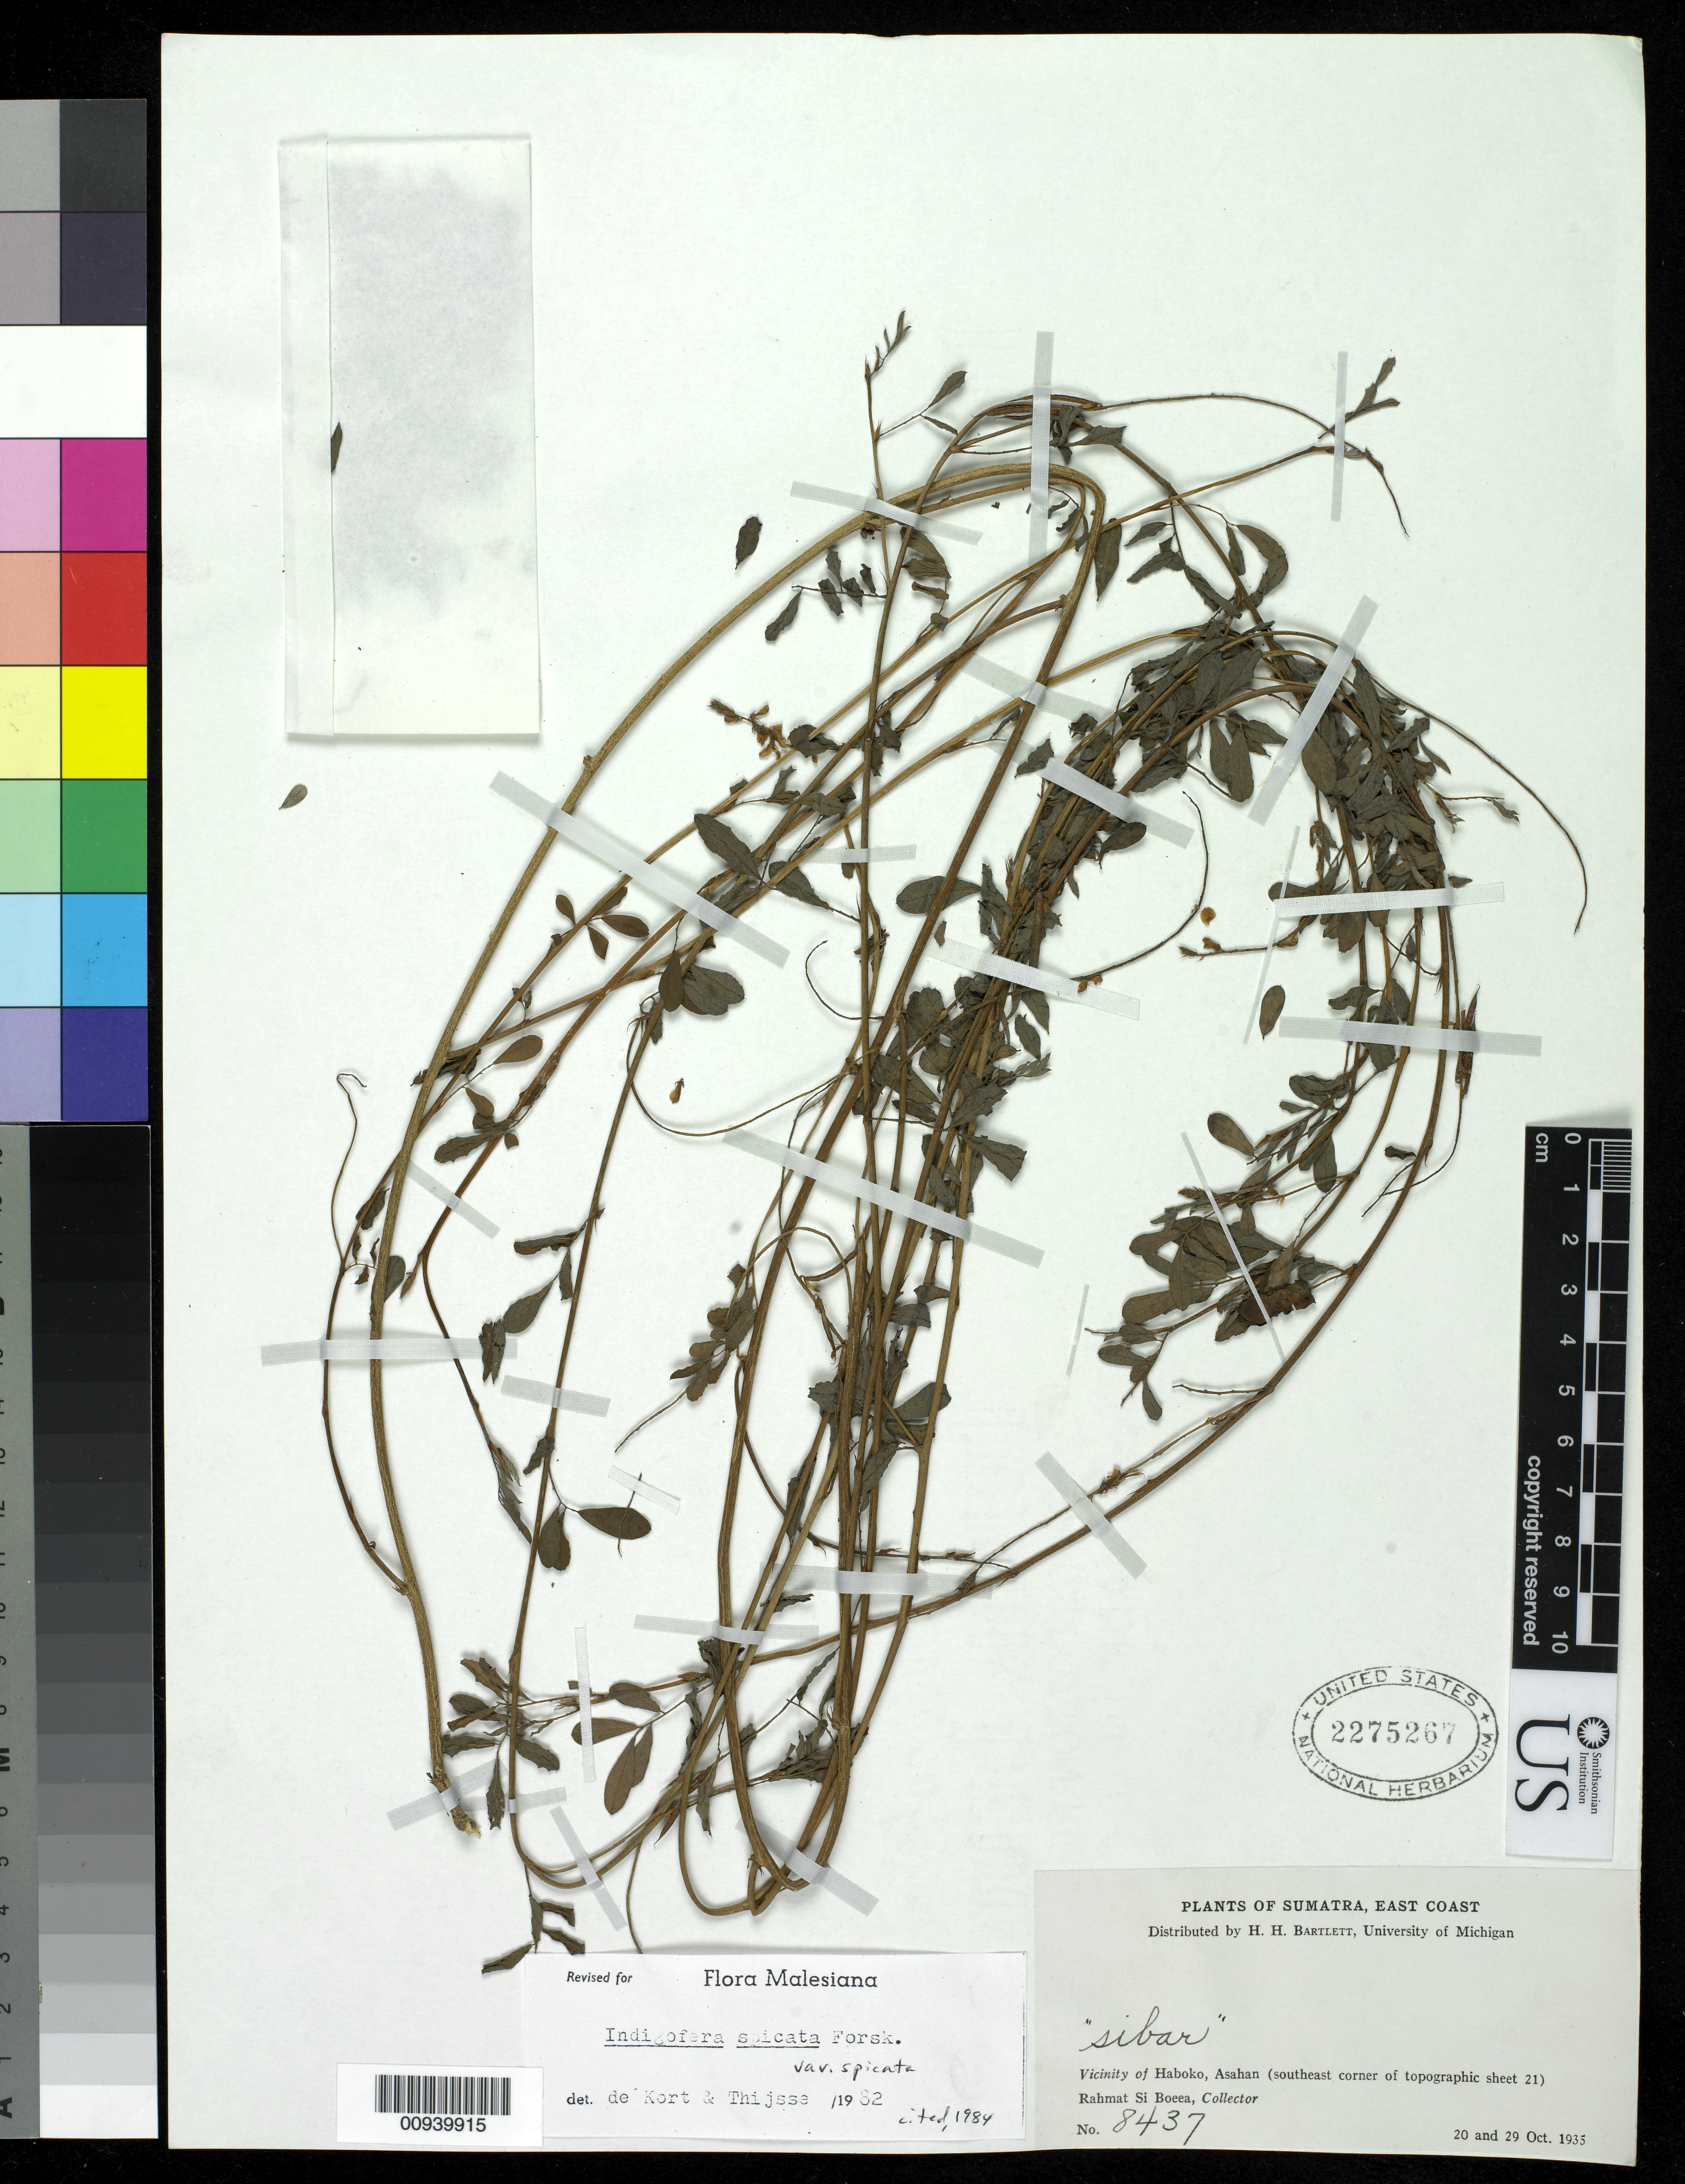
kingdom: Plantae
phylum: Tracheophyta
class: Magnoliopsida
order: Fabales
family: Fabaceae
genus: Indigofera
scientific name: Indigofera spicata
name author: Forssk.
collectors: Rahmat Si Boeea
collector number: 8437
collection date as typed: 20 Oct 1935 and 29 Oct 1935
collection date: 1935-10-20,1935-10-29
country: Indonesia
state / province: Sumatra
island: Sumatra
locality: East Coast, Vicinity of Hoboko, Asahan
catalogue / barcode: US 2275267